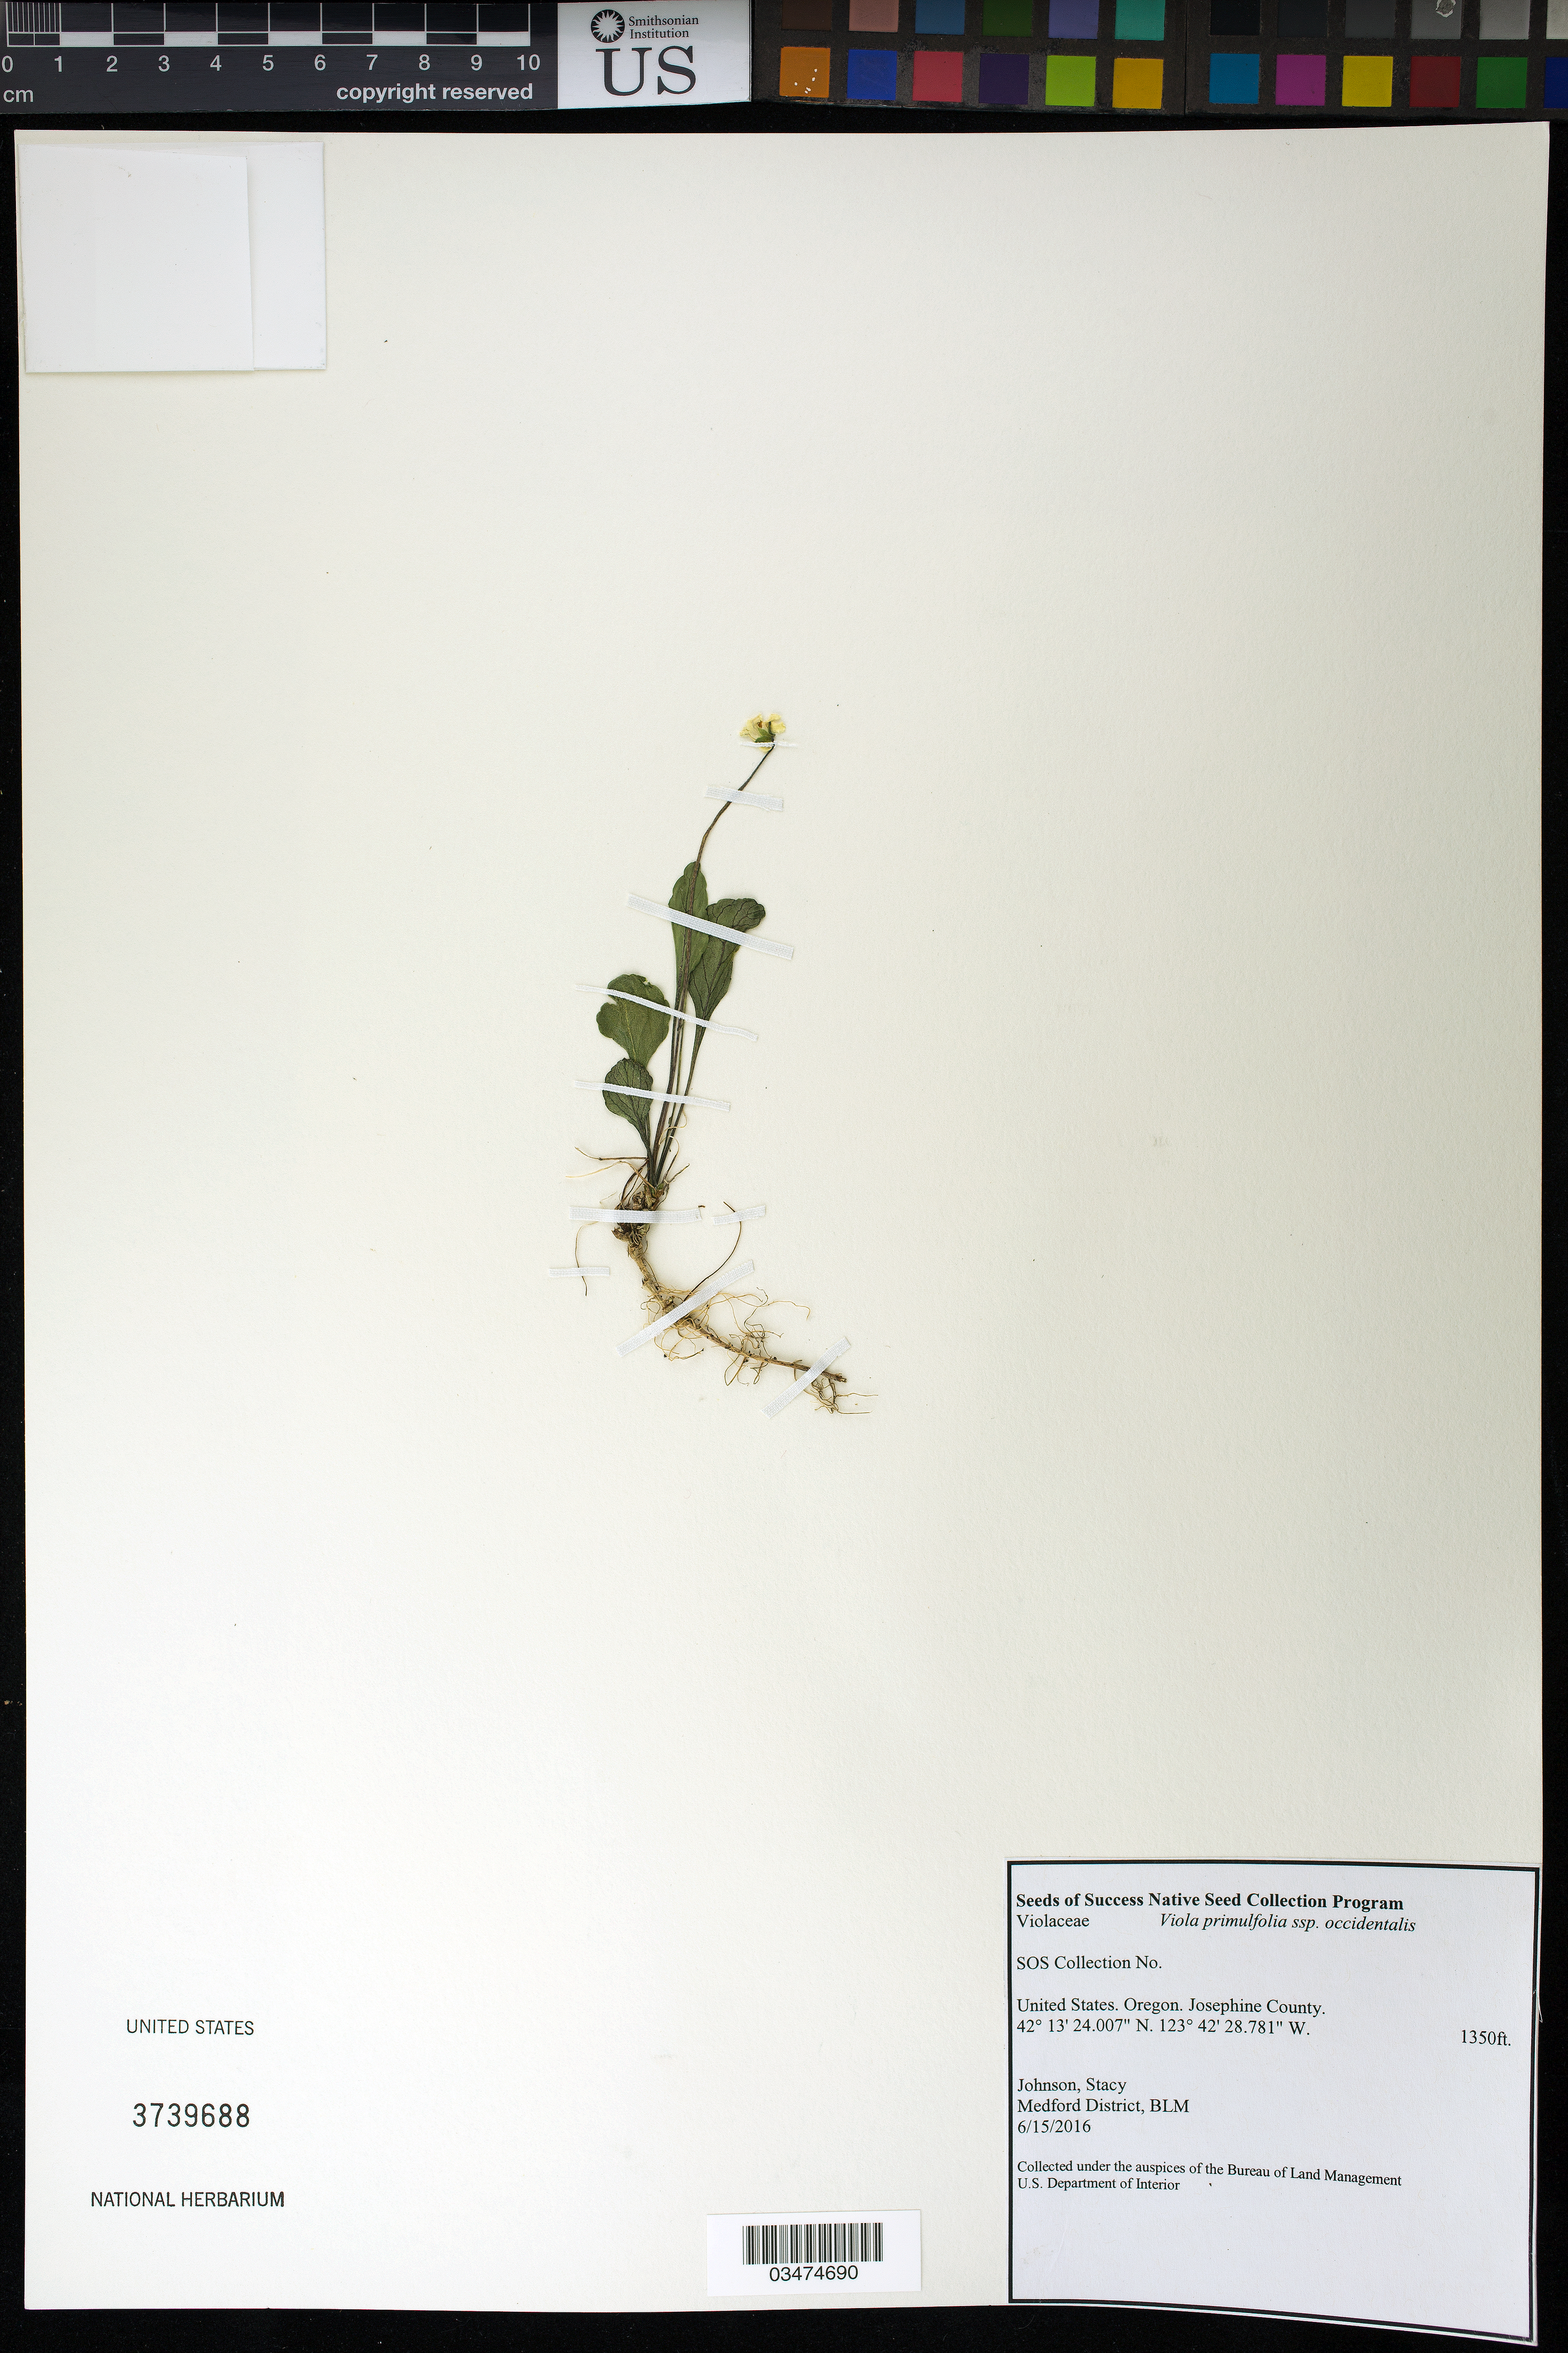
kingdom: Plantae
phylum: Tracheophyta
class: Magnoliopsida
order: Malpighiales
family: Violaceae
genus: Viola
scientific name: Viola primulifolia subsp. occidentalis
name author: (A. Gray) McKinney & R.J. Little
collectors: S. Johnson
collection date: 2016-06-15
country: United States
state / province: Oregon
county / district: Josephine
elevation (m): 411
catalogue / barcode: US 3739688